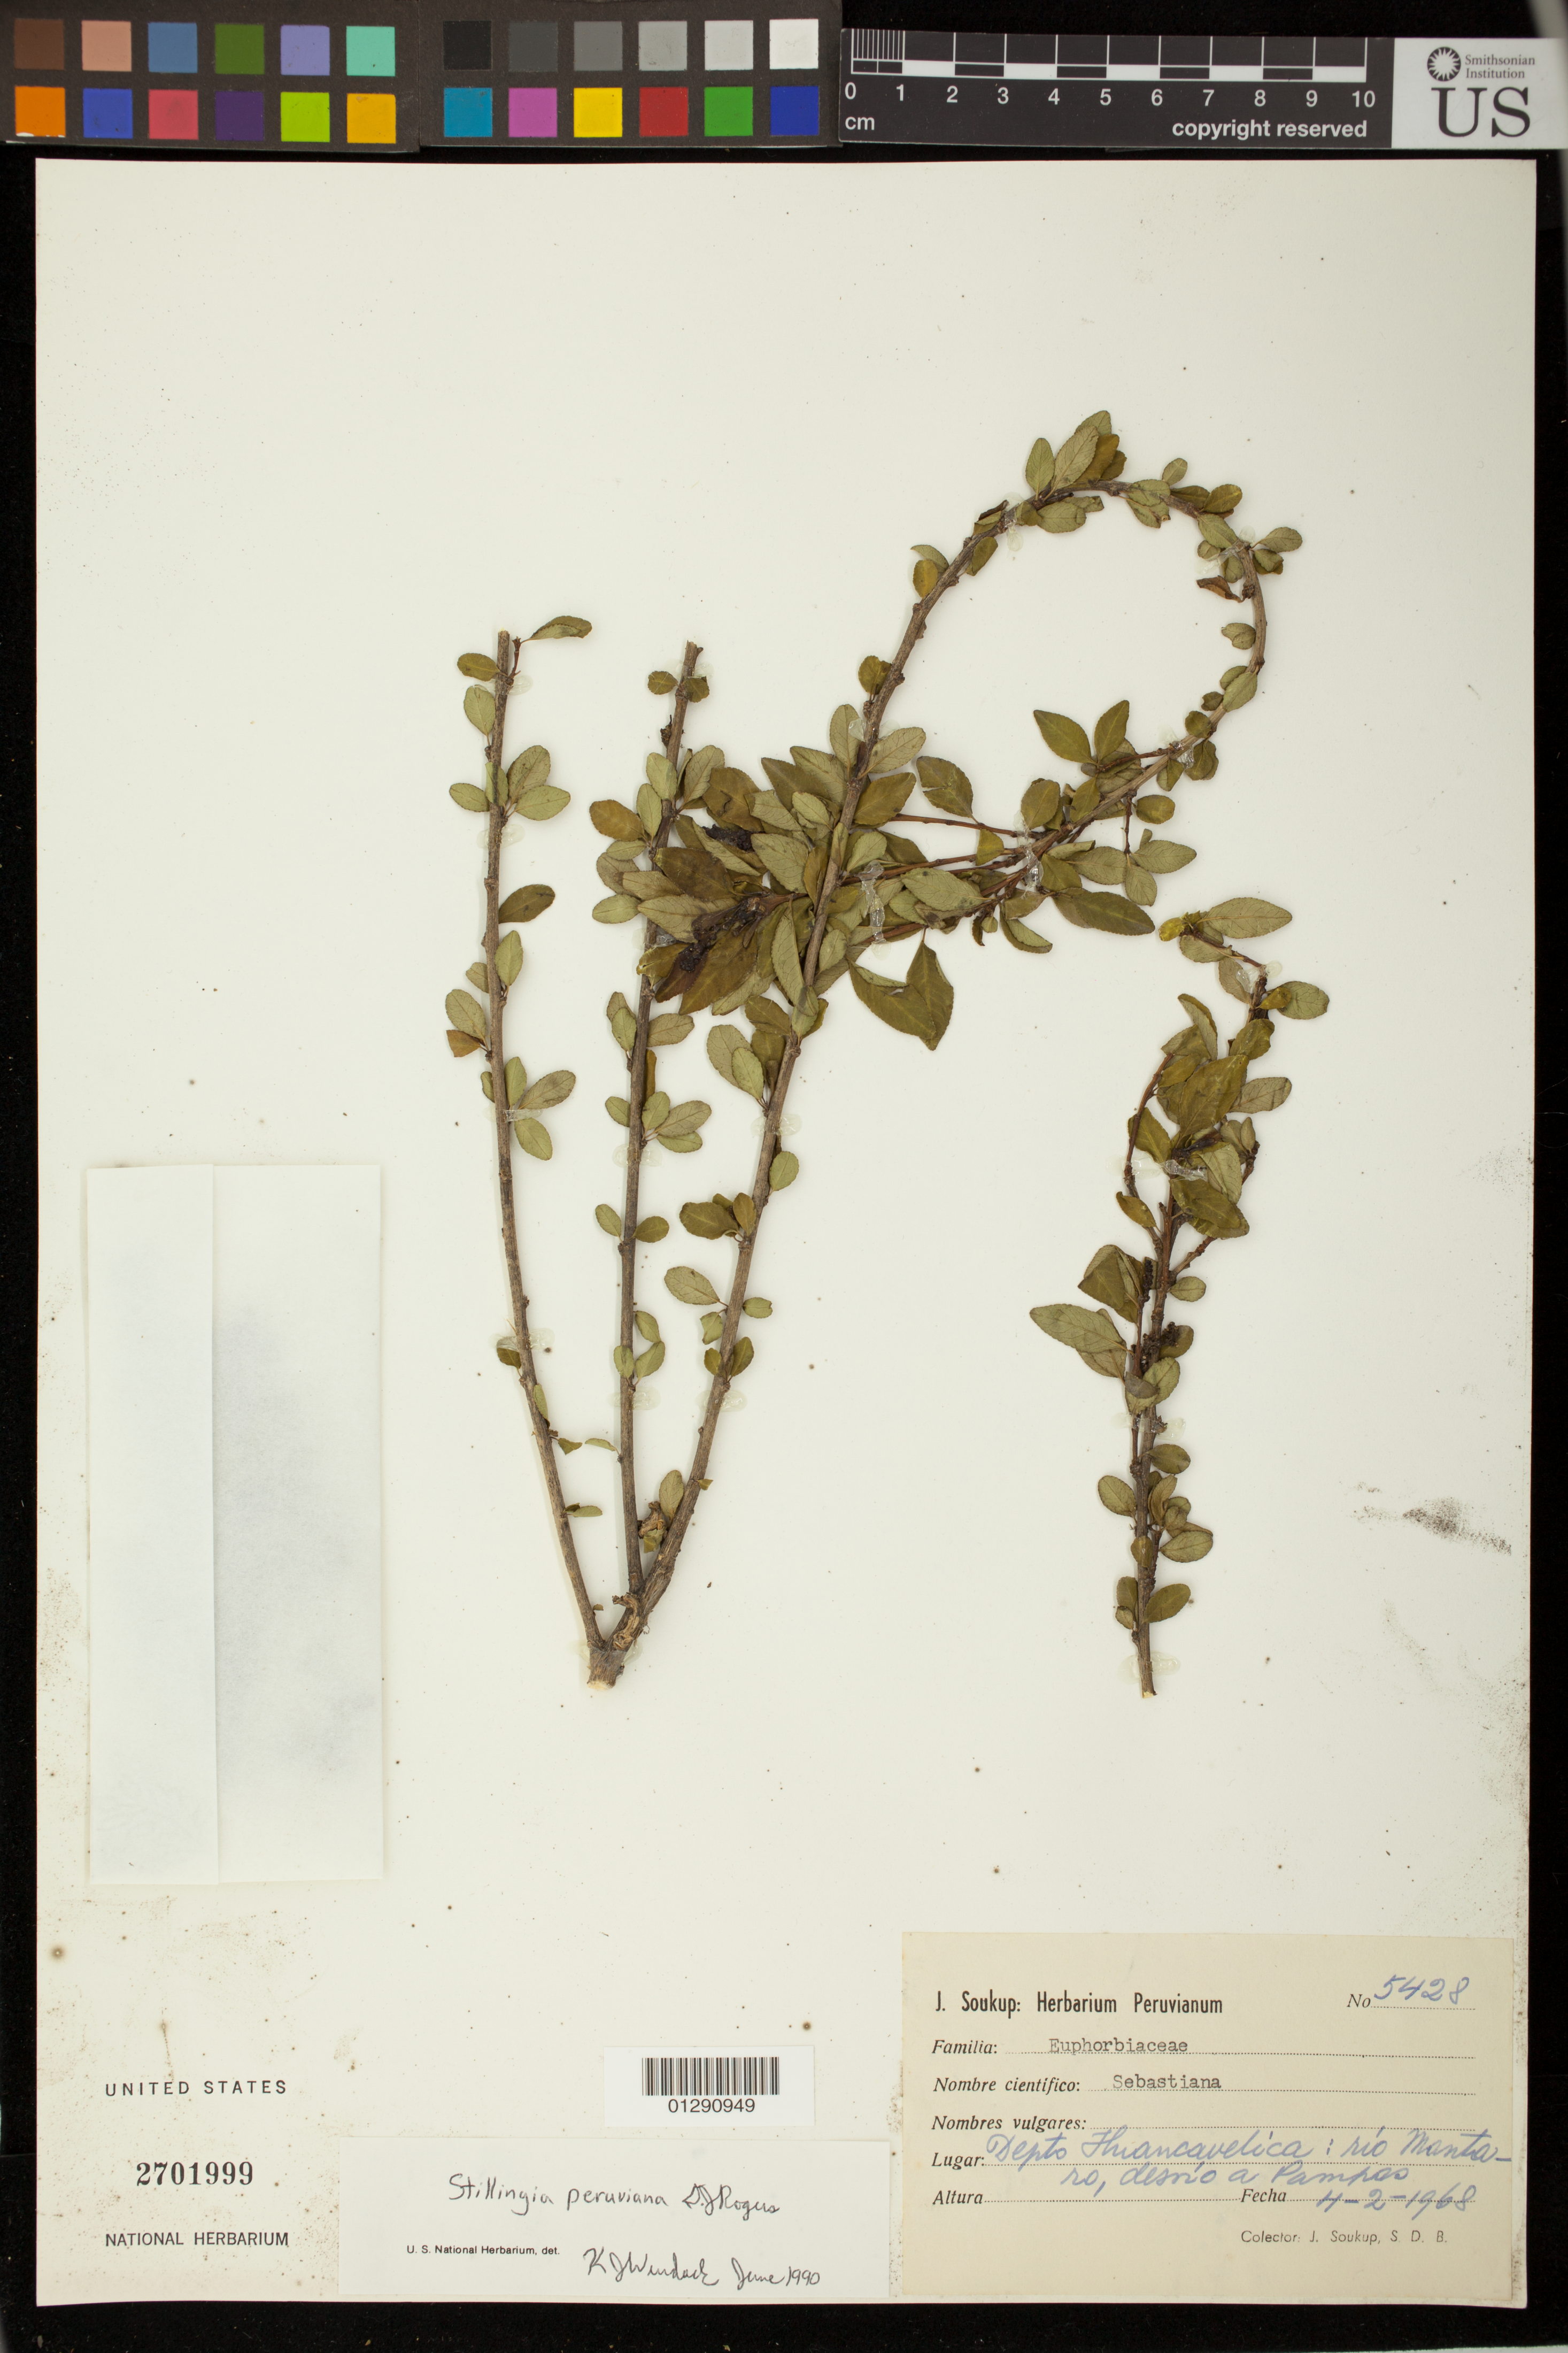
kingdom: Plantae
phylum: Tracheophyta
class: Magnoliopsida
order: Malpighiales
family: Euphorbiaceae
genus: Stillingia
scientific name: Stillingia peruviana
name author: D.J. Rogers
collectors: J. Soukup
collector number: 5428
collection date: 1968-04-02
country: Peru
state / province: Huancavelica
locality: Rio Mantara, desno a Pampas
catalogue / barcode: US 2701999